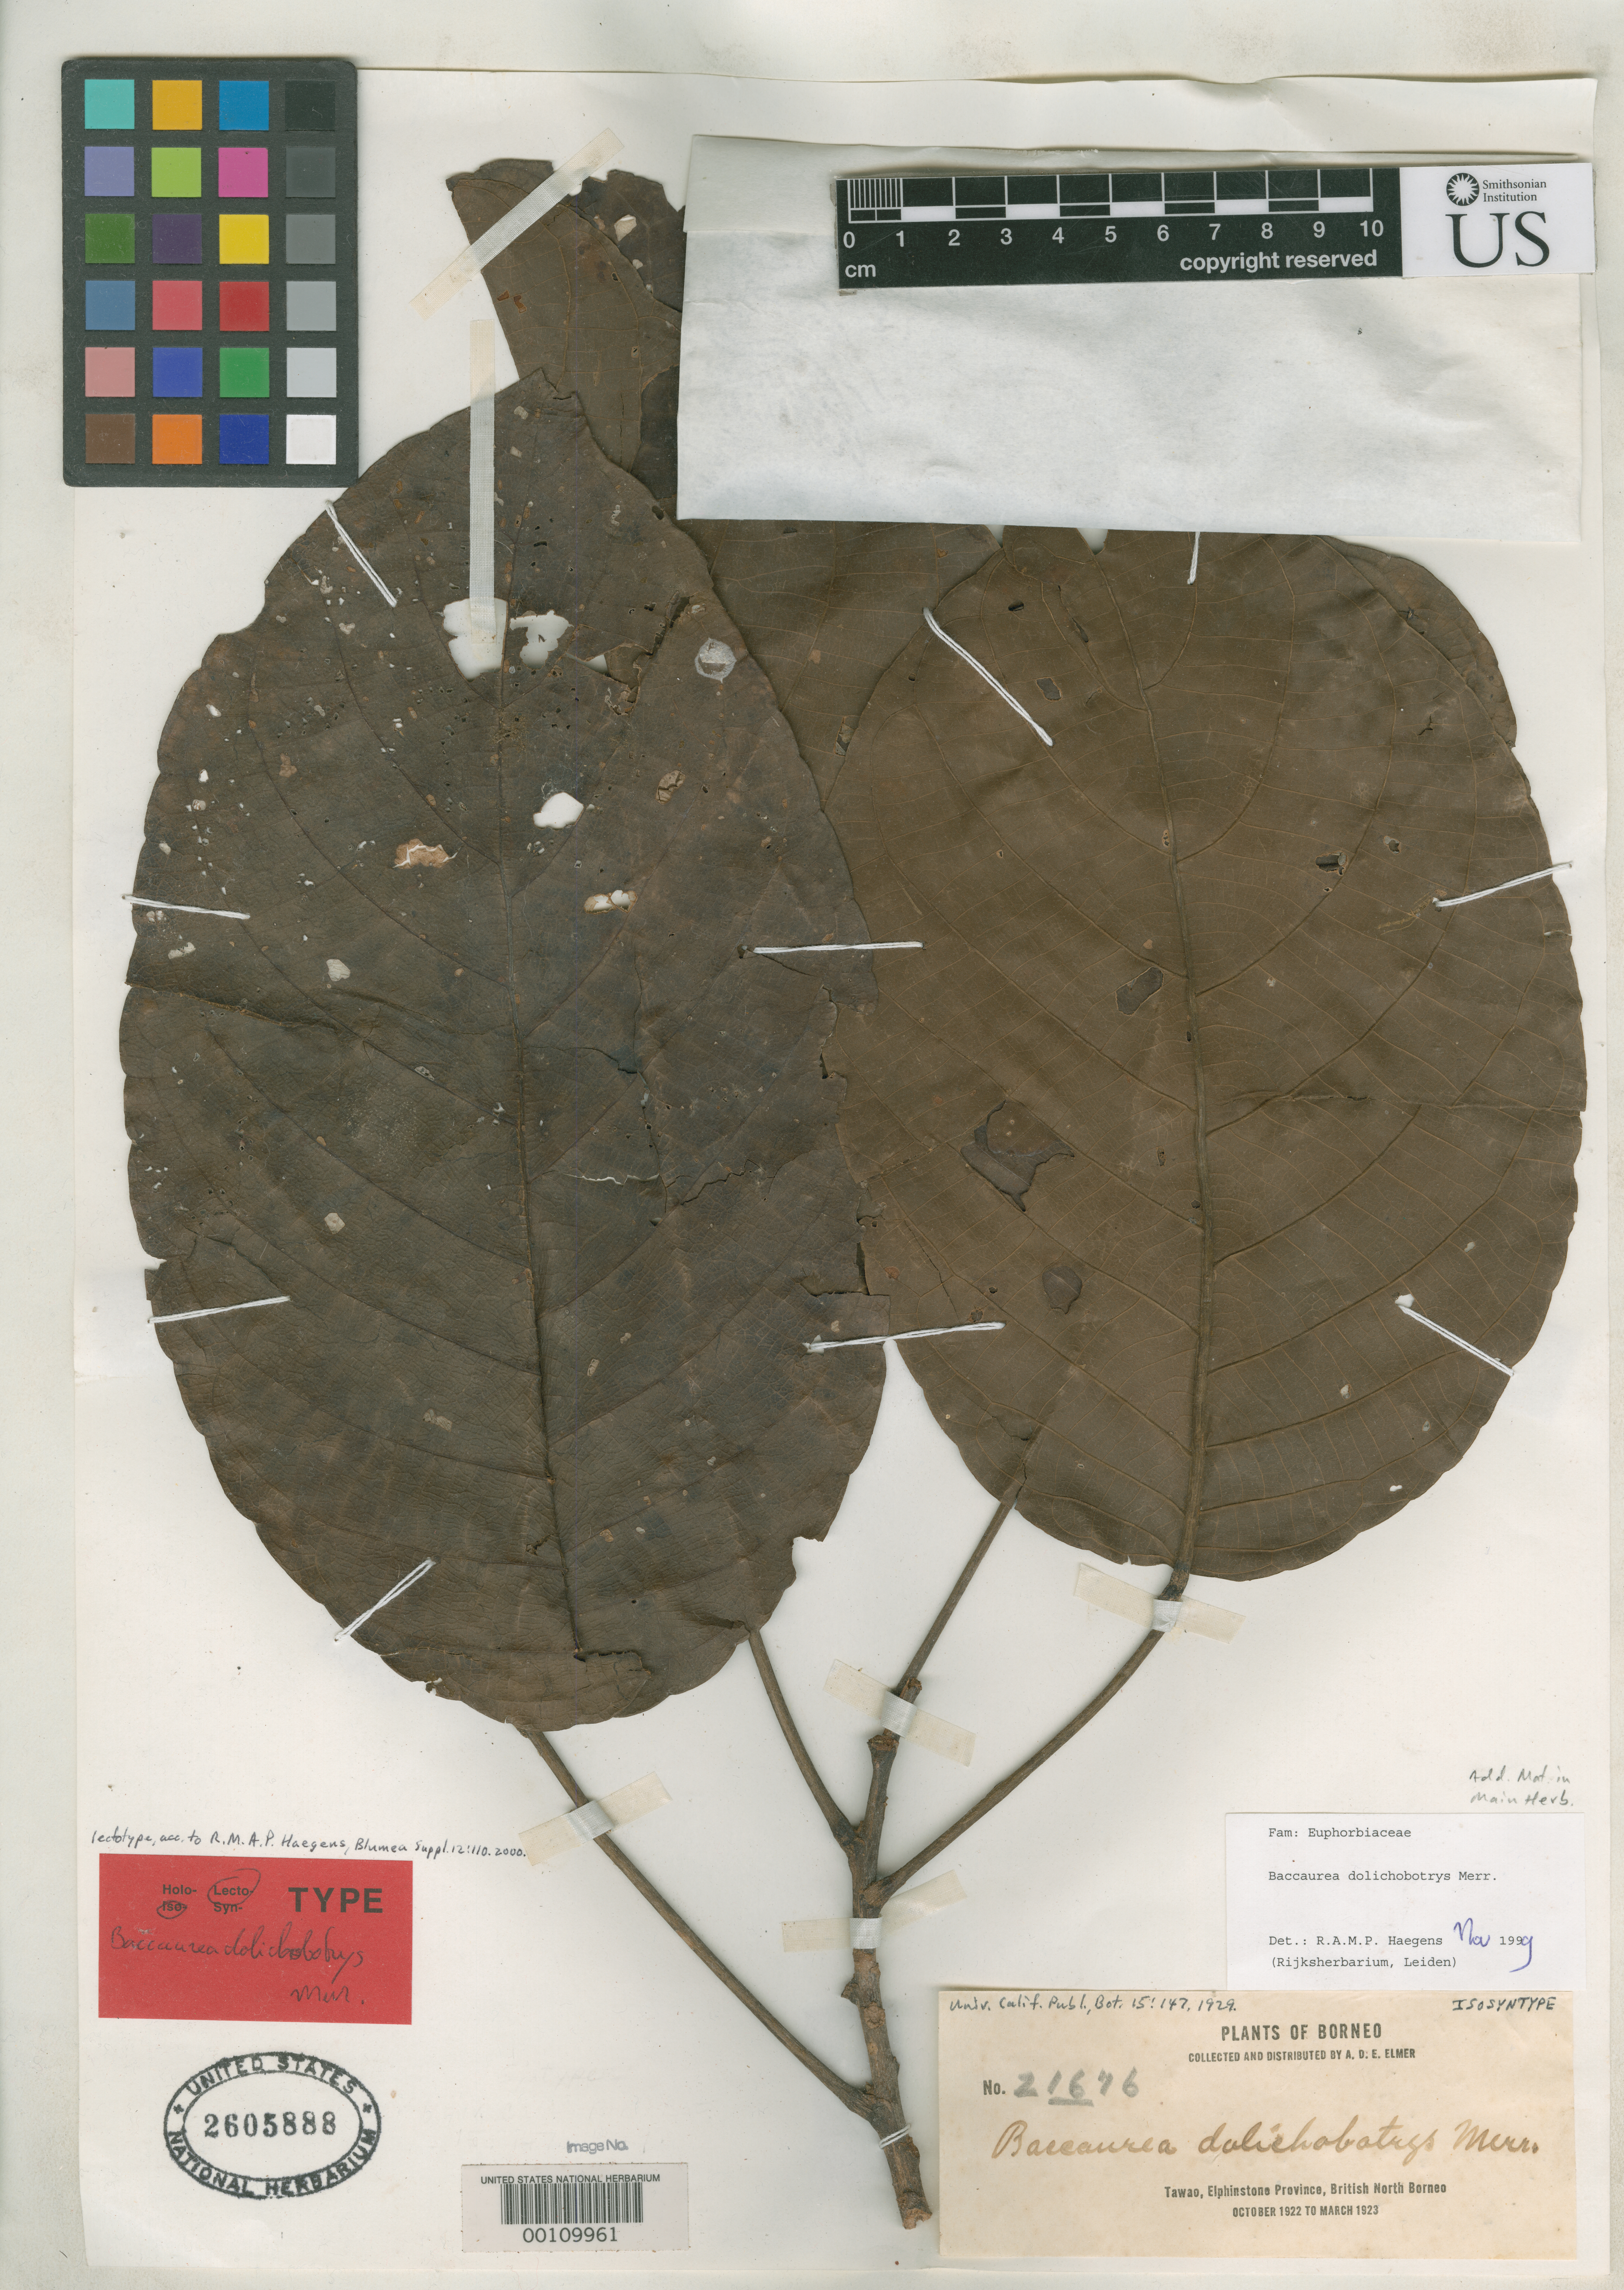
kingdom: Plantae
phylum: Tracheophyta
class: Magnoliopsida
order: Malpighiales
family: Phyllanthaceae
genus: Baccaurea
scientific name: Baccaurea dolichobotrys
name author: Merr.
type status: Syntype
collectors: A. D. E. Elmer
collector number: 21676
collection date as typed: Oct 1922 to -- Mar 1923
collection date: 1922-10/1923-03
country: Malaysia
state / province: Sabah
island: Borneo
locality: Elphinstone, Tawao.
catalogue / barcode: US 2605888